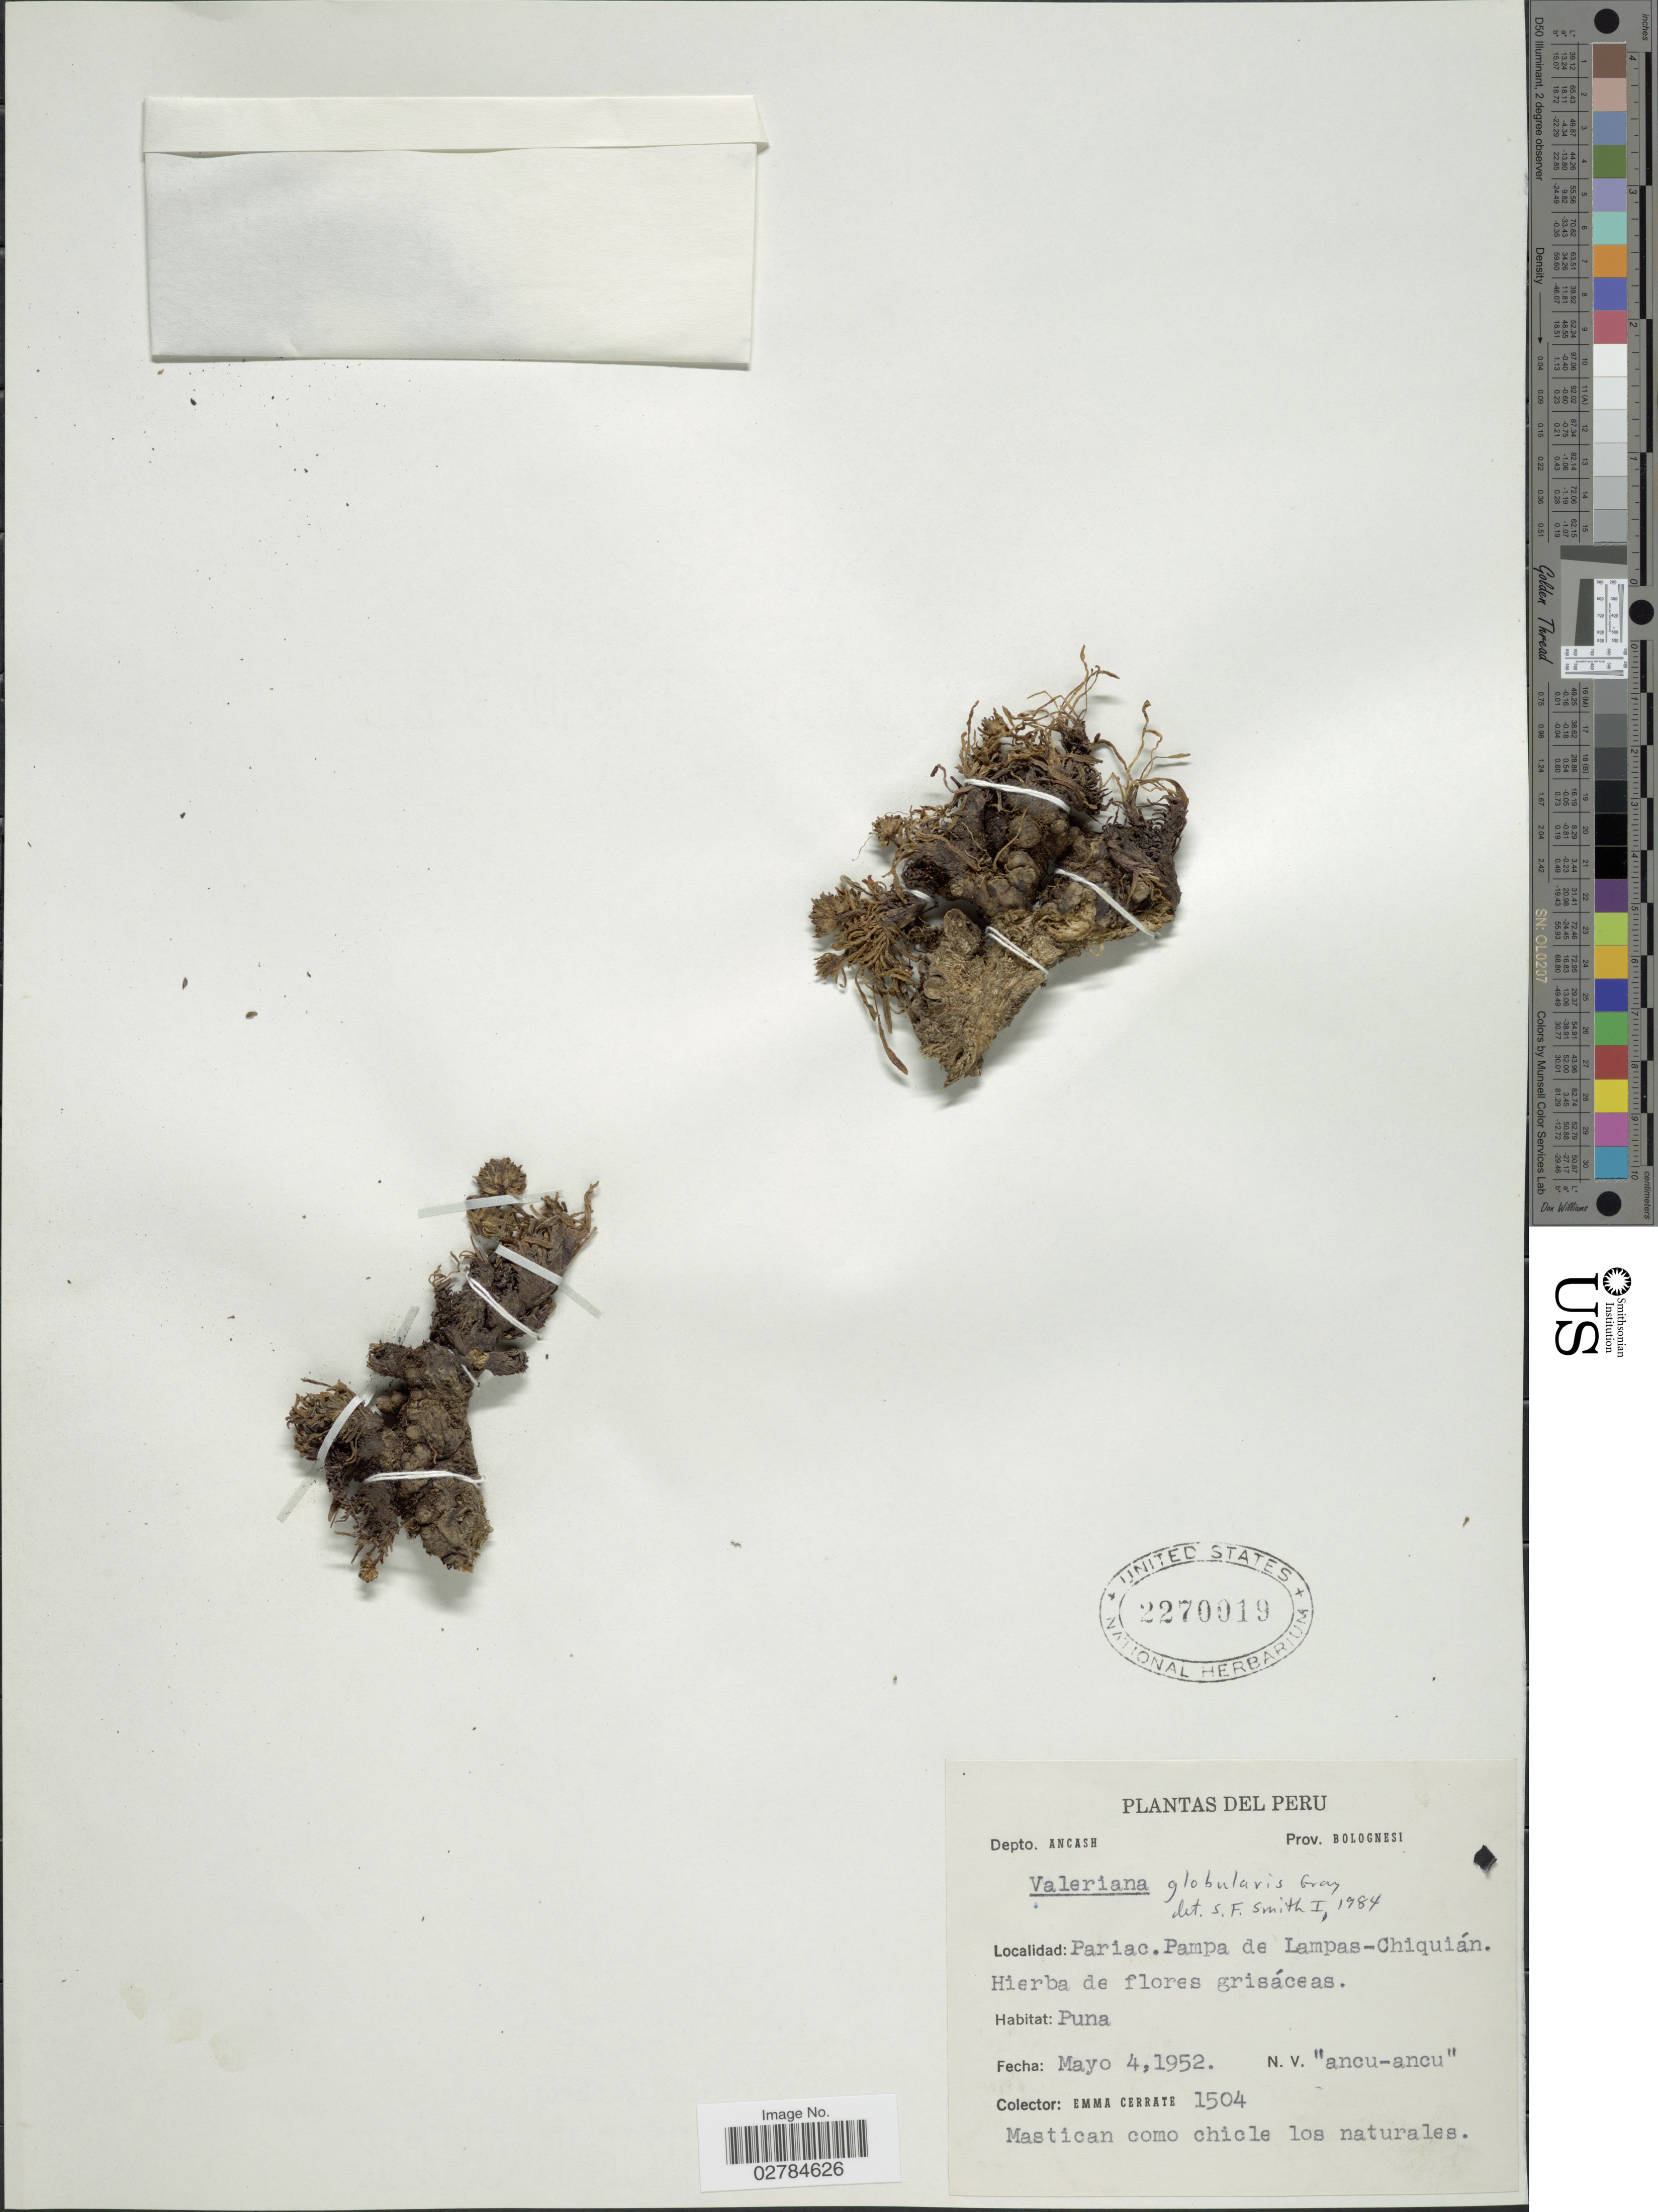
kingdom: Plantae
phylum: Tracheophyta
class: Magnoliopsida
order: Dipsacales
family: Caprifoliaceae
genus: Valeriana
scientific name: Valeriana globularis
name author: A. Gray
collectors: E. Cerrate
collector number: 1504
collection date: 1952-05-04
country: Peru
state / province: Ancash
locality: Depto. Ancash, Prov. Bolognesi. Pariac. Pampa de Lampas-Chiquián.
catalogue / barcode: US 2270019